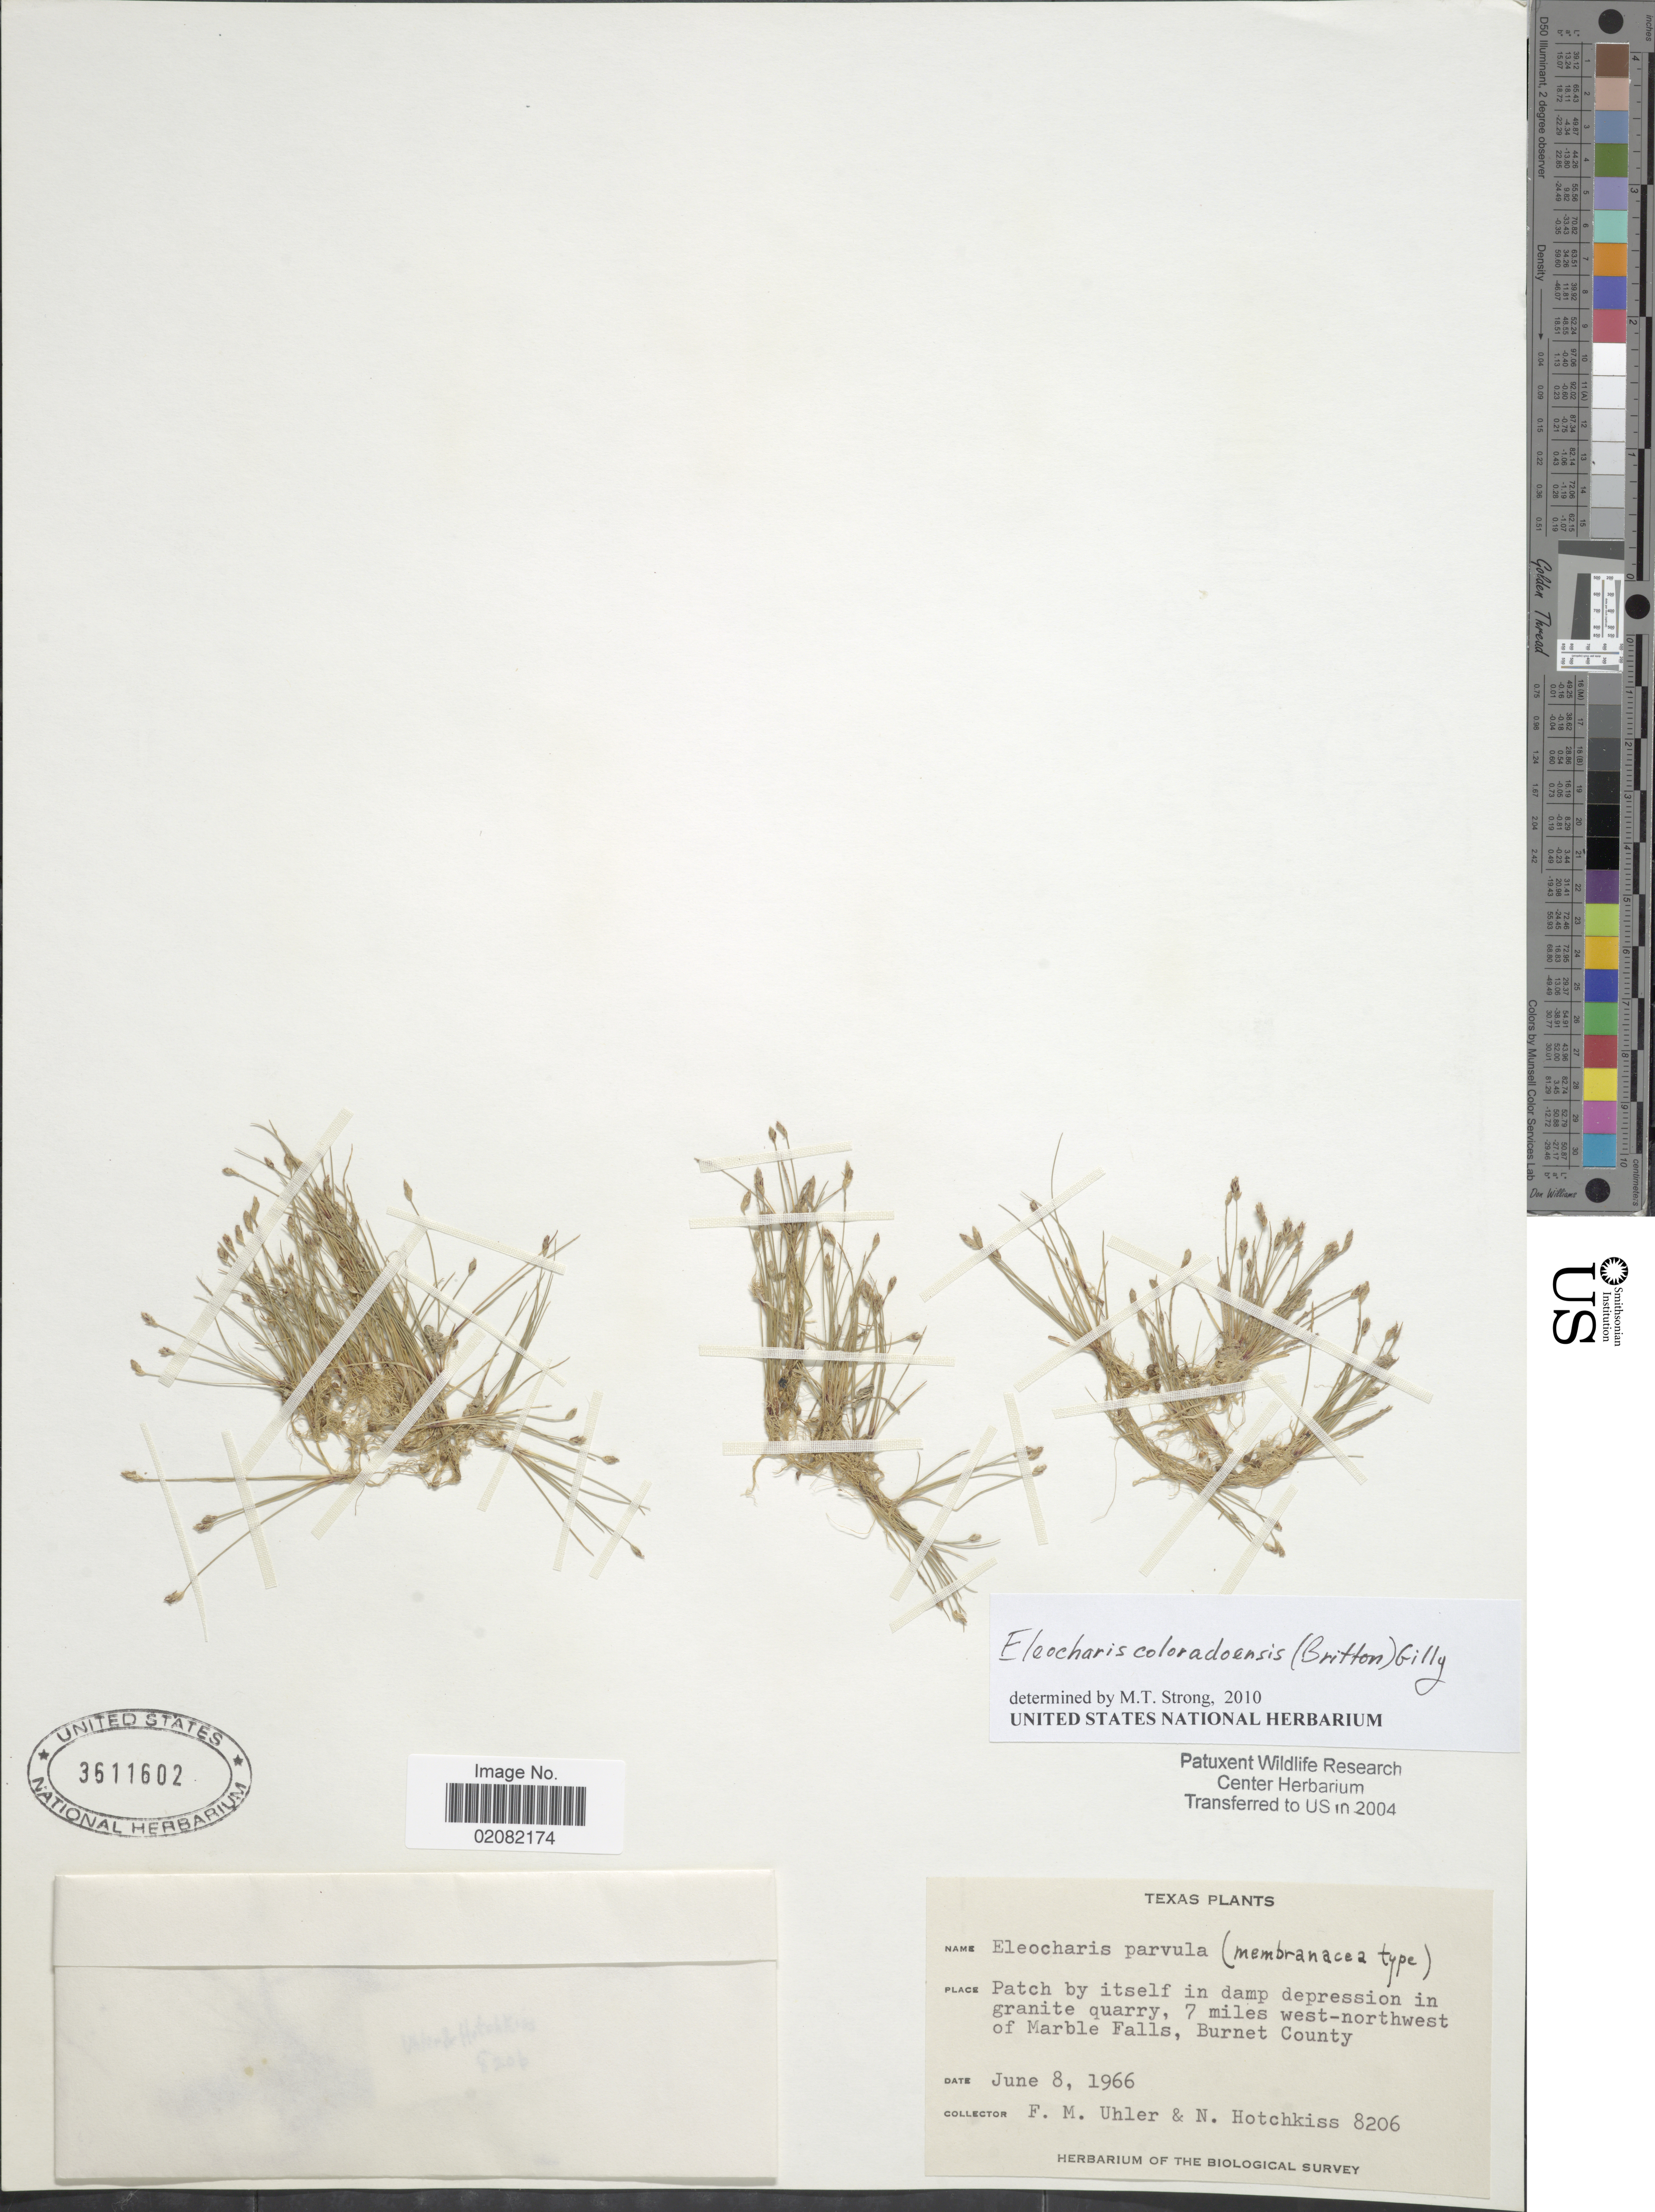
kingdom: Plantae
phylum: Tracheophyta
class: Liliopsida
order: Poales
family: Cyperaceae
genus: Eleocharis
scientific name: Eleocharis coloradoensis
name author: (Britton) Gilly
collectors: F. M. Uhler & N. Hotchkiss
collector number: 8206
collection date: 1966-06-08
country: United States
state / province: Texas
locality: Patch by itself in damp depression in granite quarry, 7 miles west-northwest of Marble Falls, Burnet County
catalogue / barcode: US 3611602